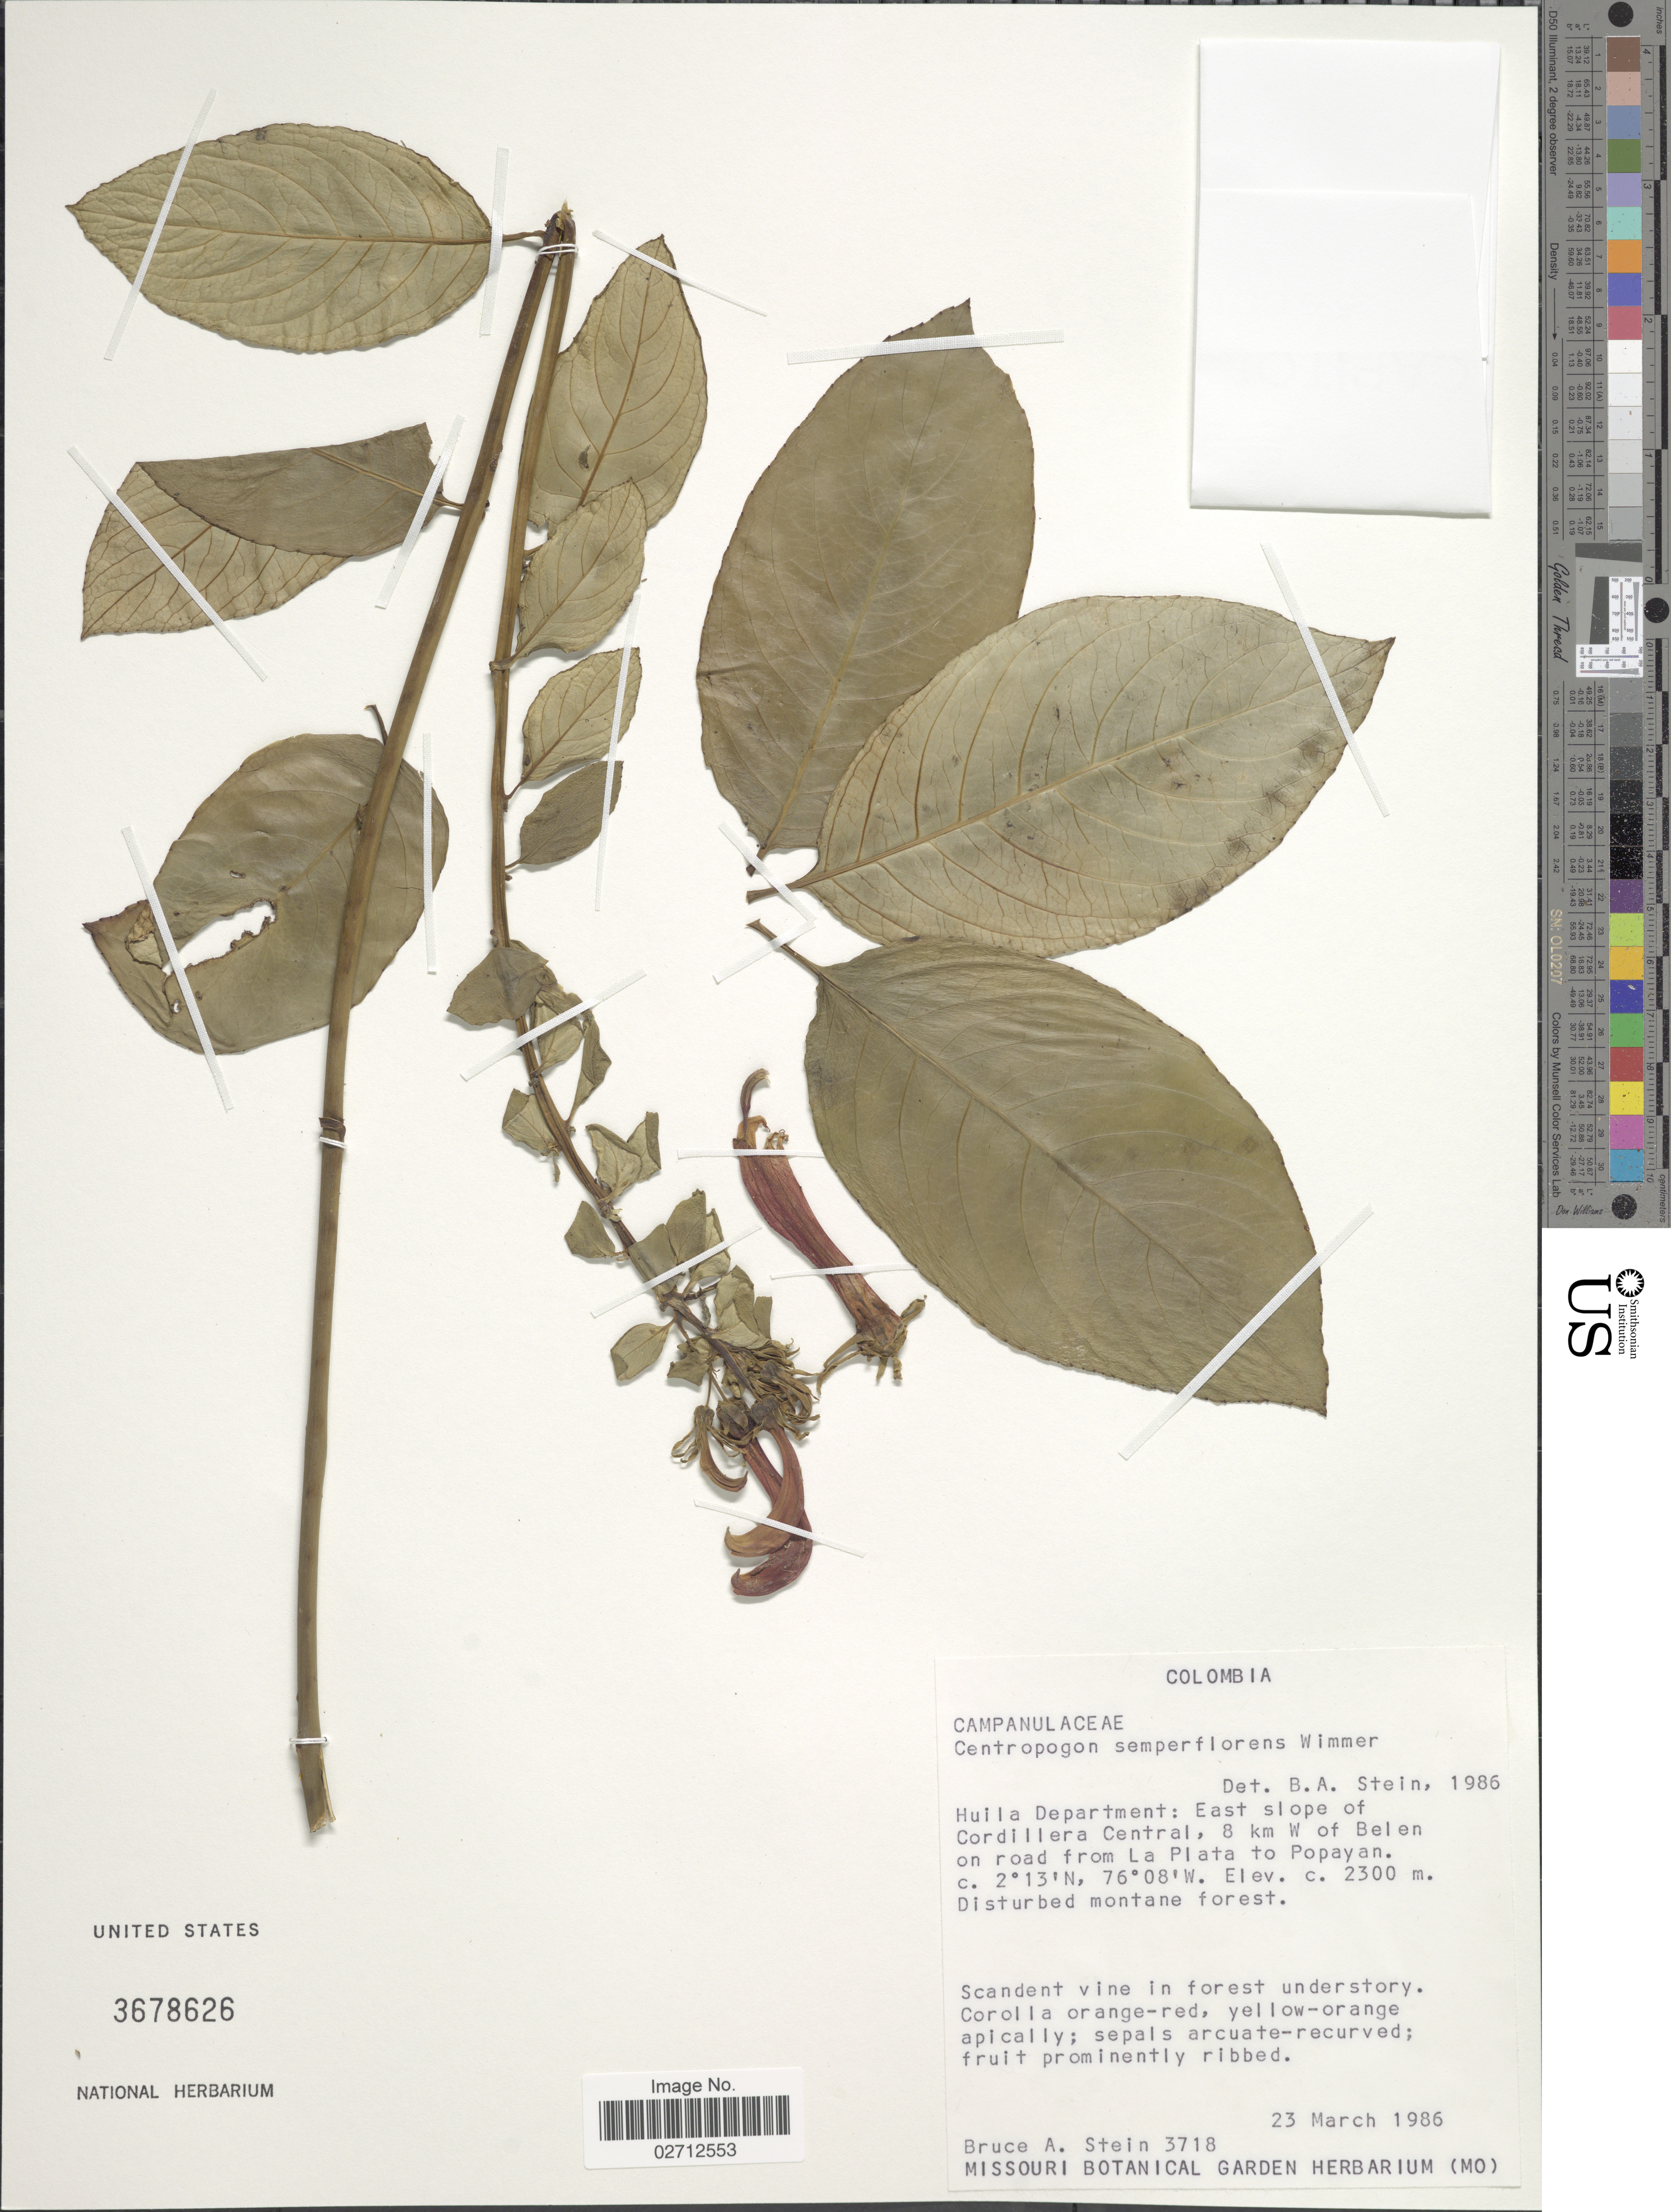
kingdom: Plantae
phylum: Tracheophyta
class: Magnoliopsida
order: Asterales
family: Campanulaceae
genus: Centropogon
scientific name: Centropogon semperflorens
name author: E. Wimm.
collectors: B. A. Stein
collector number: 3718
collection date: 1986-03-23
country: Colombia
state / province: Huila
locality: Huila Department: East slope of Cordillera Central, 8 km W of Belen on road from La Pata to Popayan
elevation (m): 2300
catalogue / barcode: US 3678626